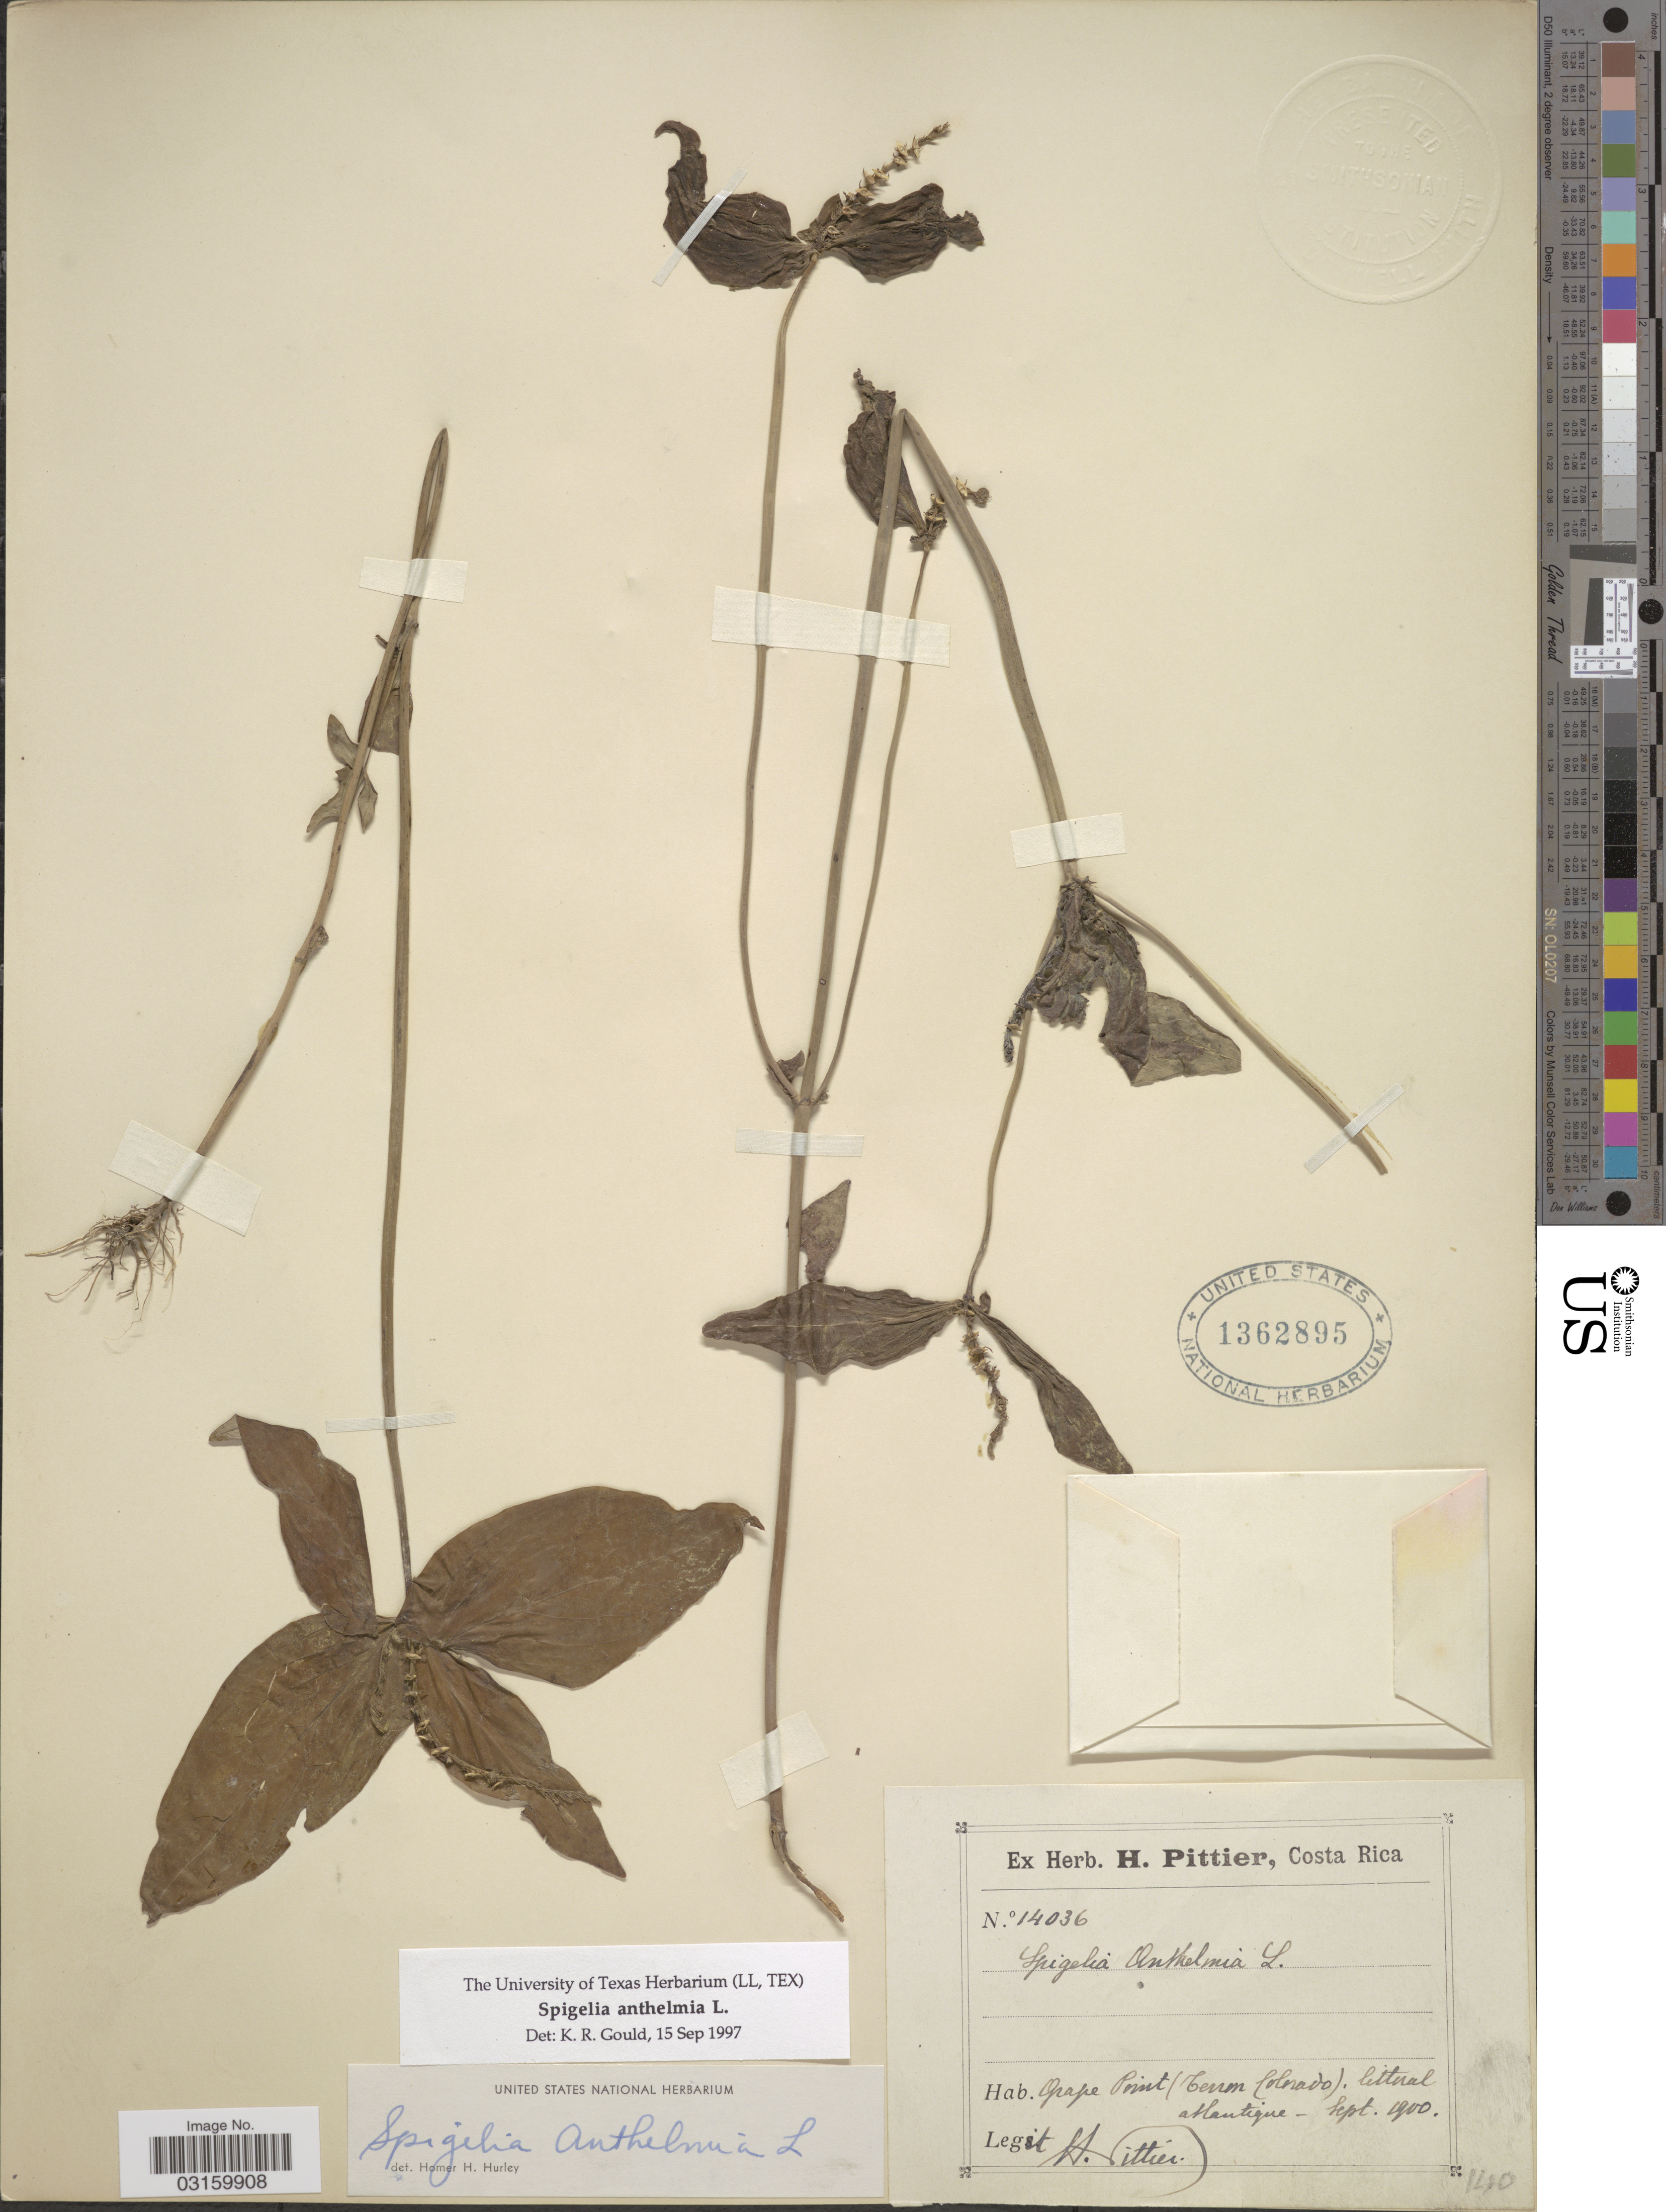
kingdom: Plantae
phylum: Tracheophyta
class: Magnoliopsida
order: Gentianales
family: Loganiaceae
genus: Spigelia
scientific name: Spigelia anthelmia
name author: L.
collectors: H. F. Pittier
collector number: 14036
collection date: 1900-09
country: Costa Rica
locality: Grape Point (Terran Colorado). Littoral atlantique.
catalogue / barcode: US 1362895